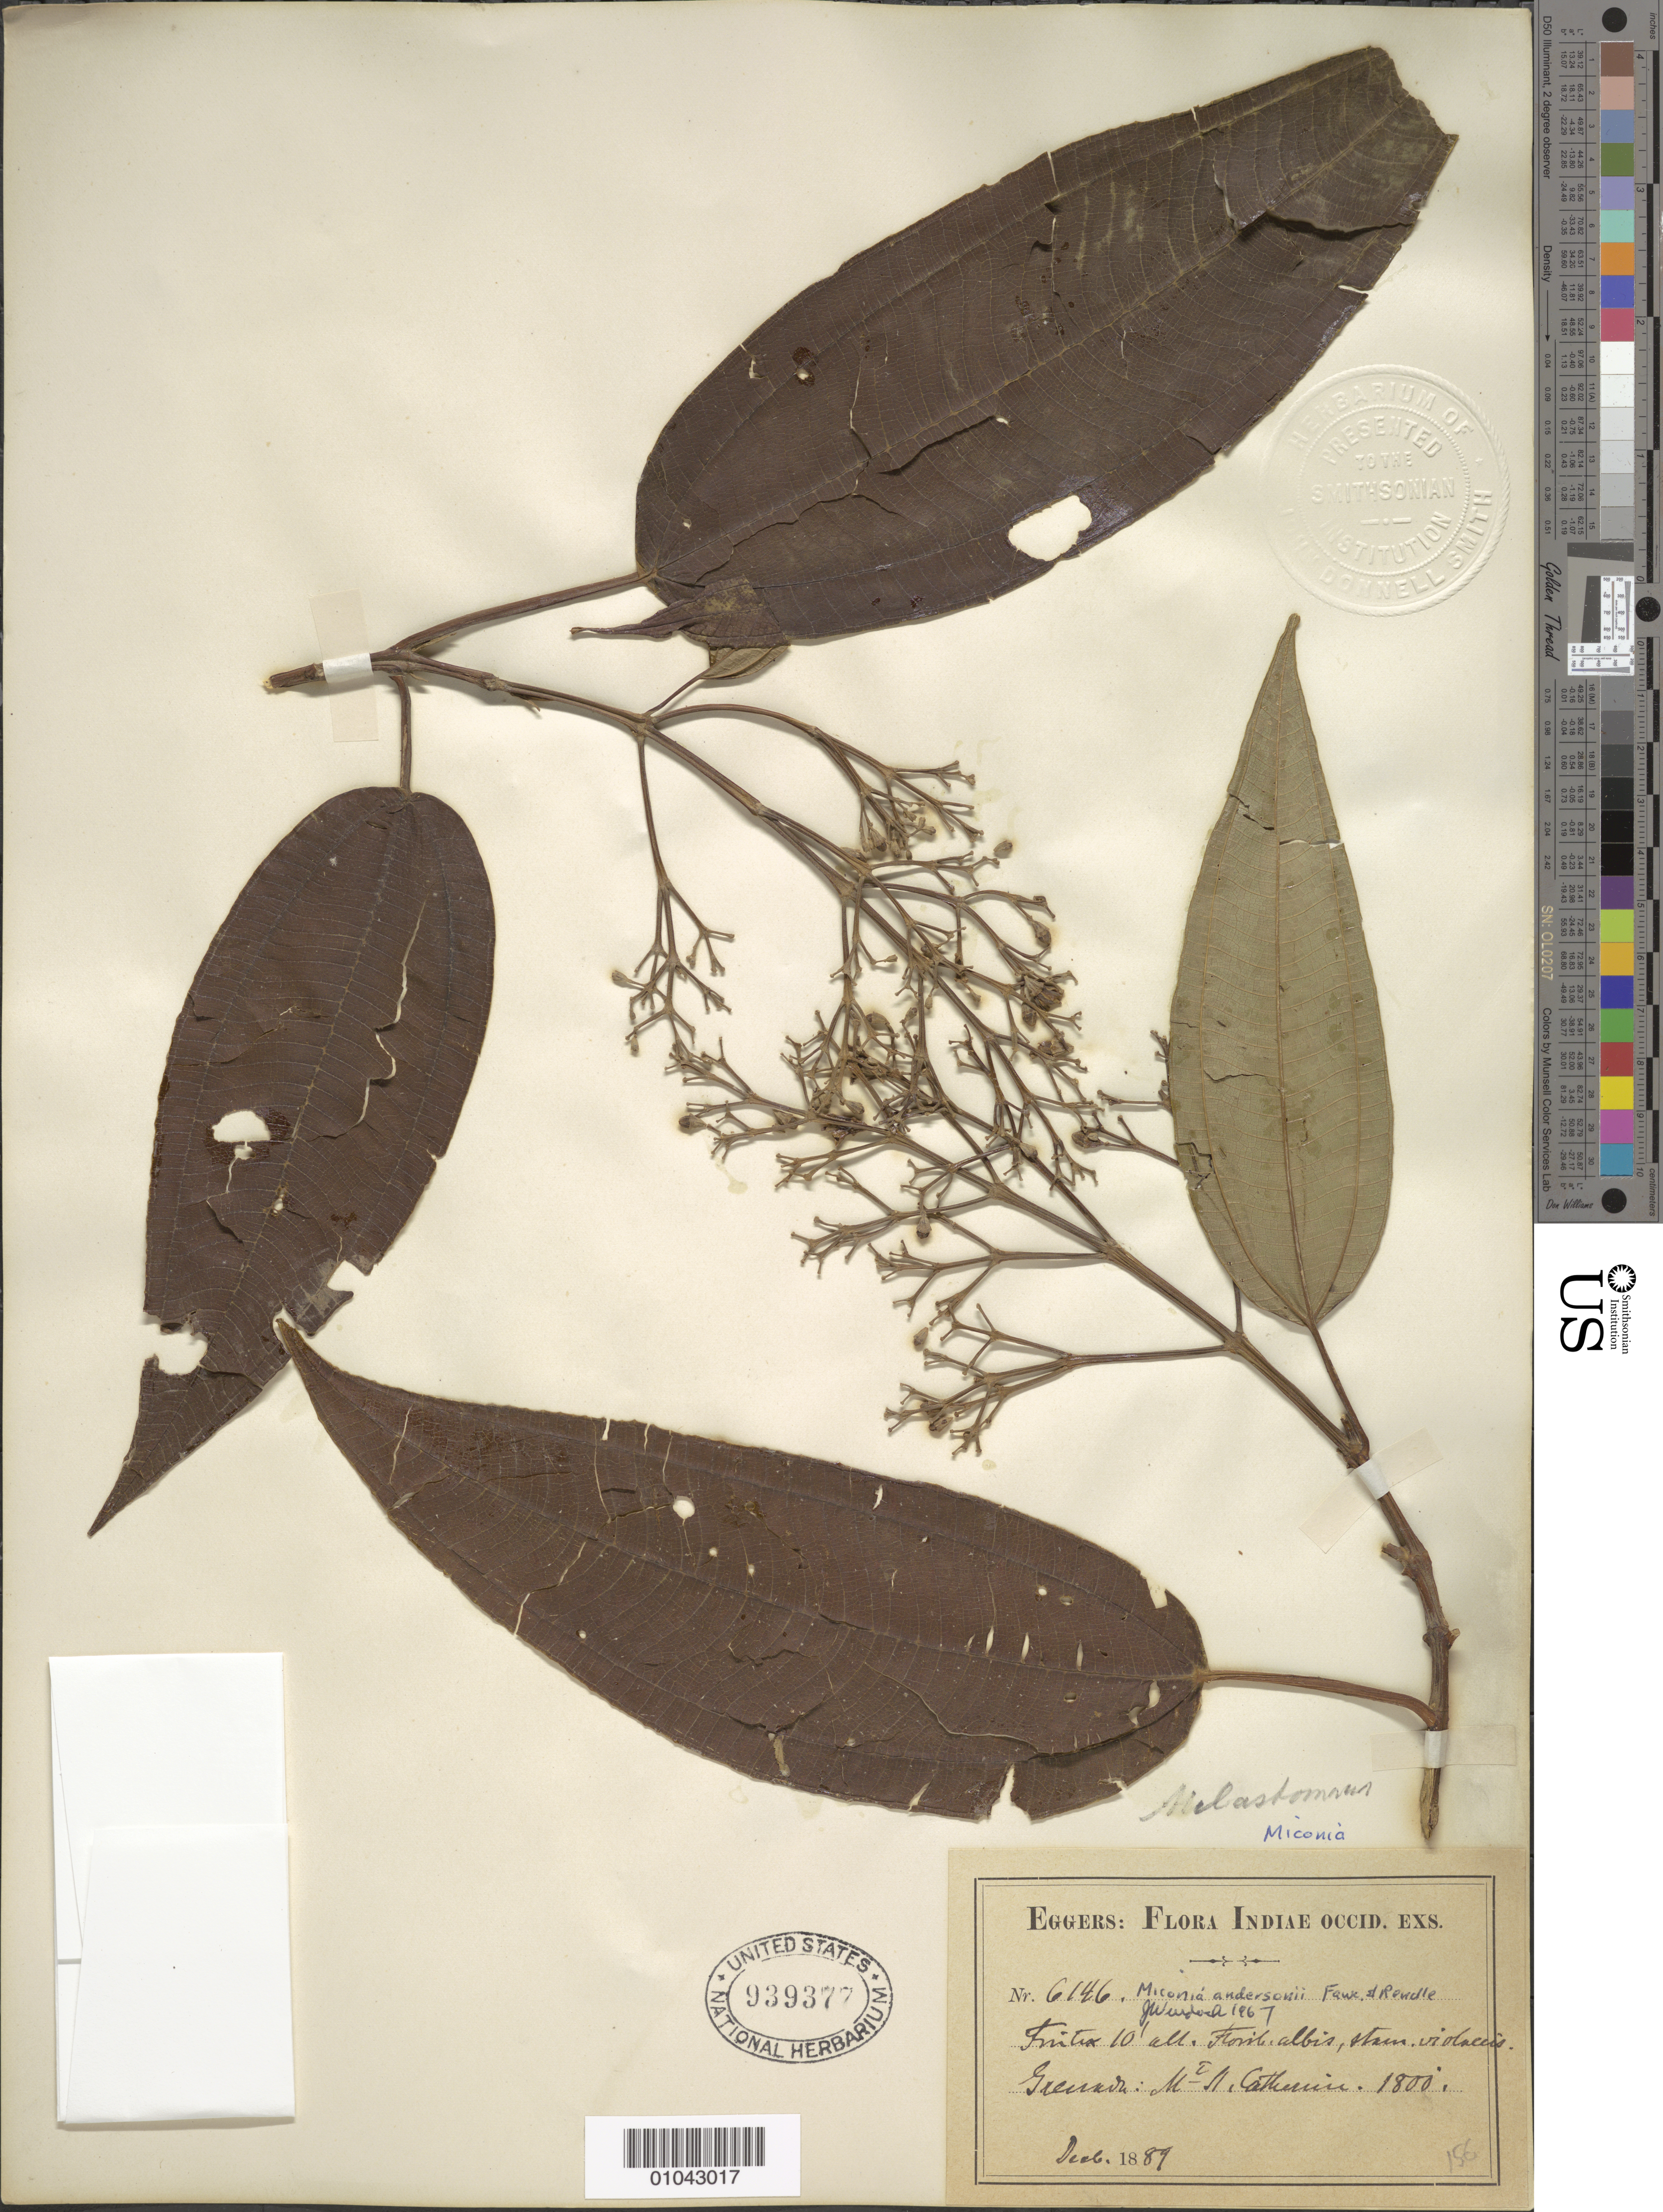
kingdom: Plantae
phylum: Tracheophyta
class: Magnoliopsida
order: Myrtales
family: Melastomataceae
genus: Miconia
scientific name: Miconia andersonii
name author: Fawc. & Rendle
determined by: Wurdack, John J., (US), US (UNITED STATES)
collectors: H. F. A. von Eggers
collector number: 6146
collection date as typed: Dec 1889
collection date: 1889-12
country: Grenada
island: Grenada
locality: Mt. St. Catherine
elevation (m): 549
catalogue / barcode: US 939377